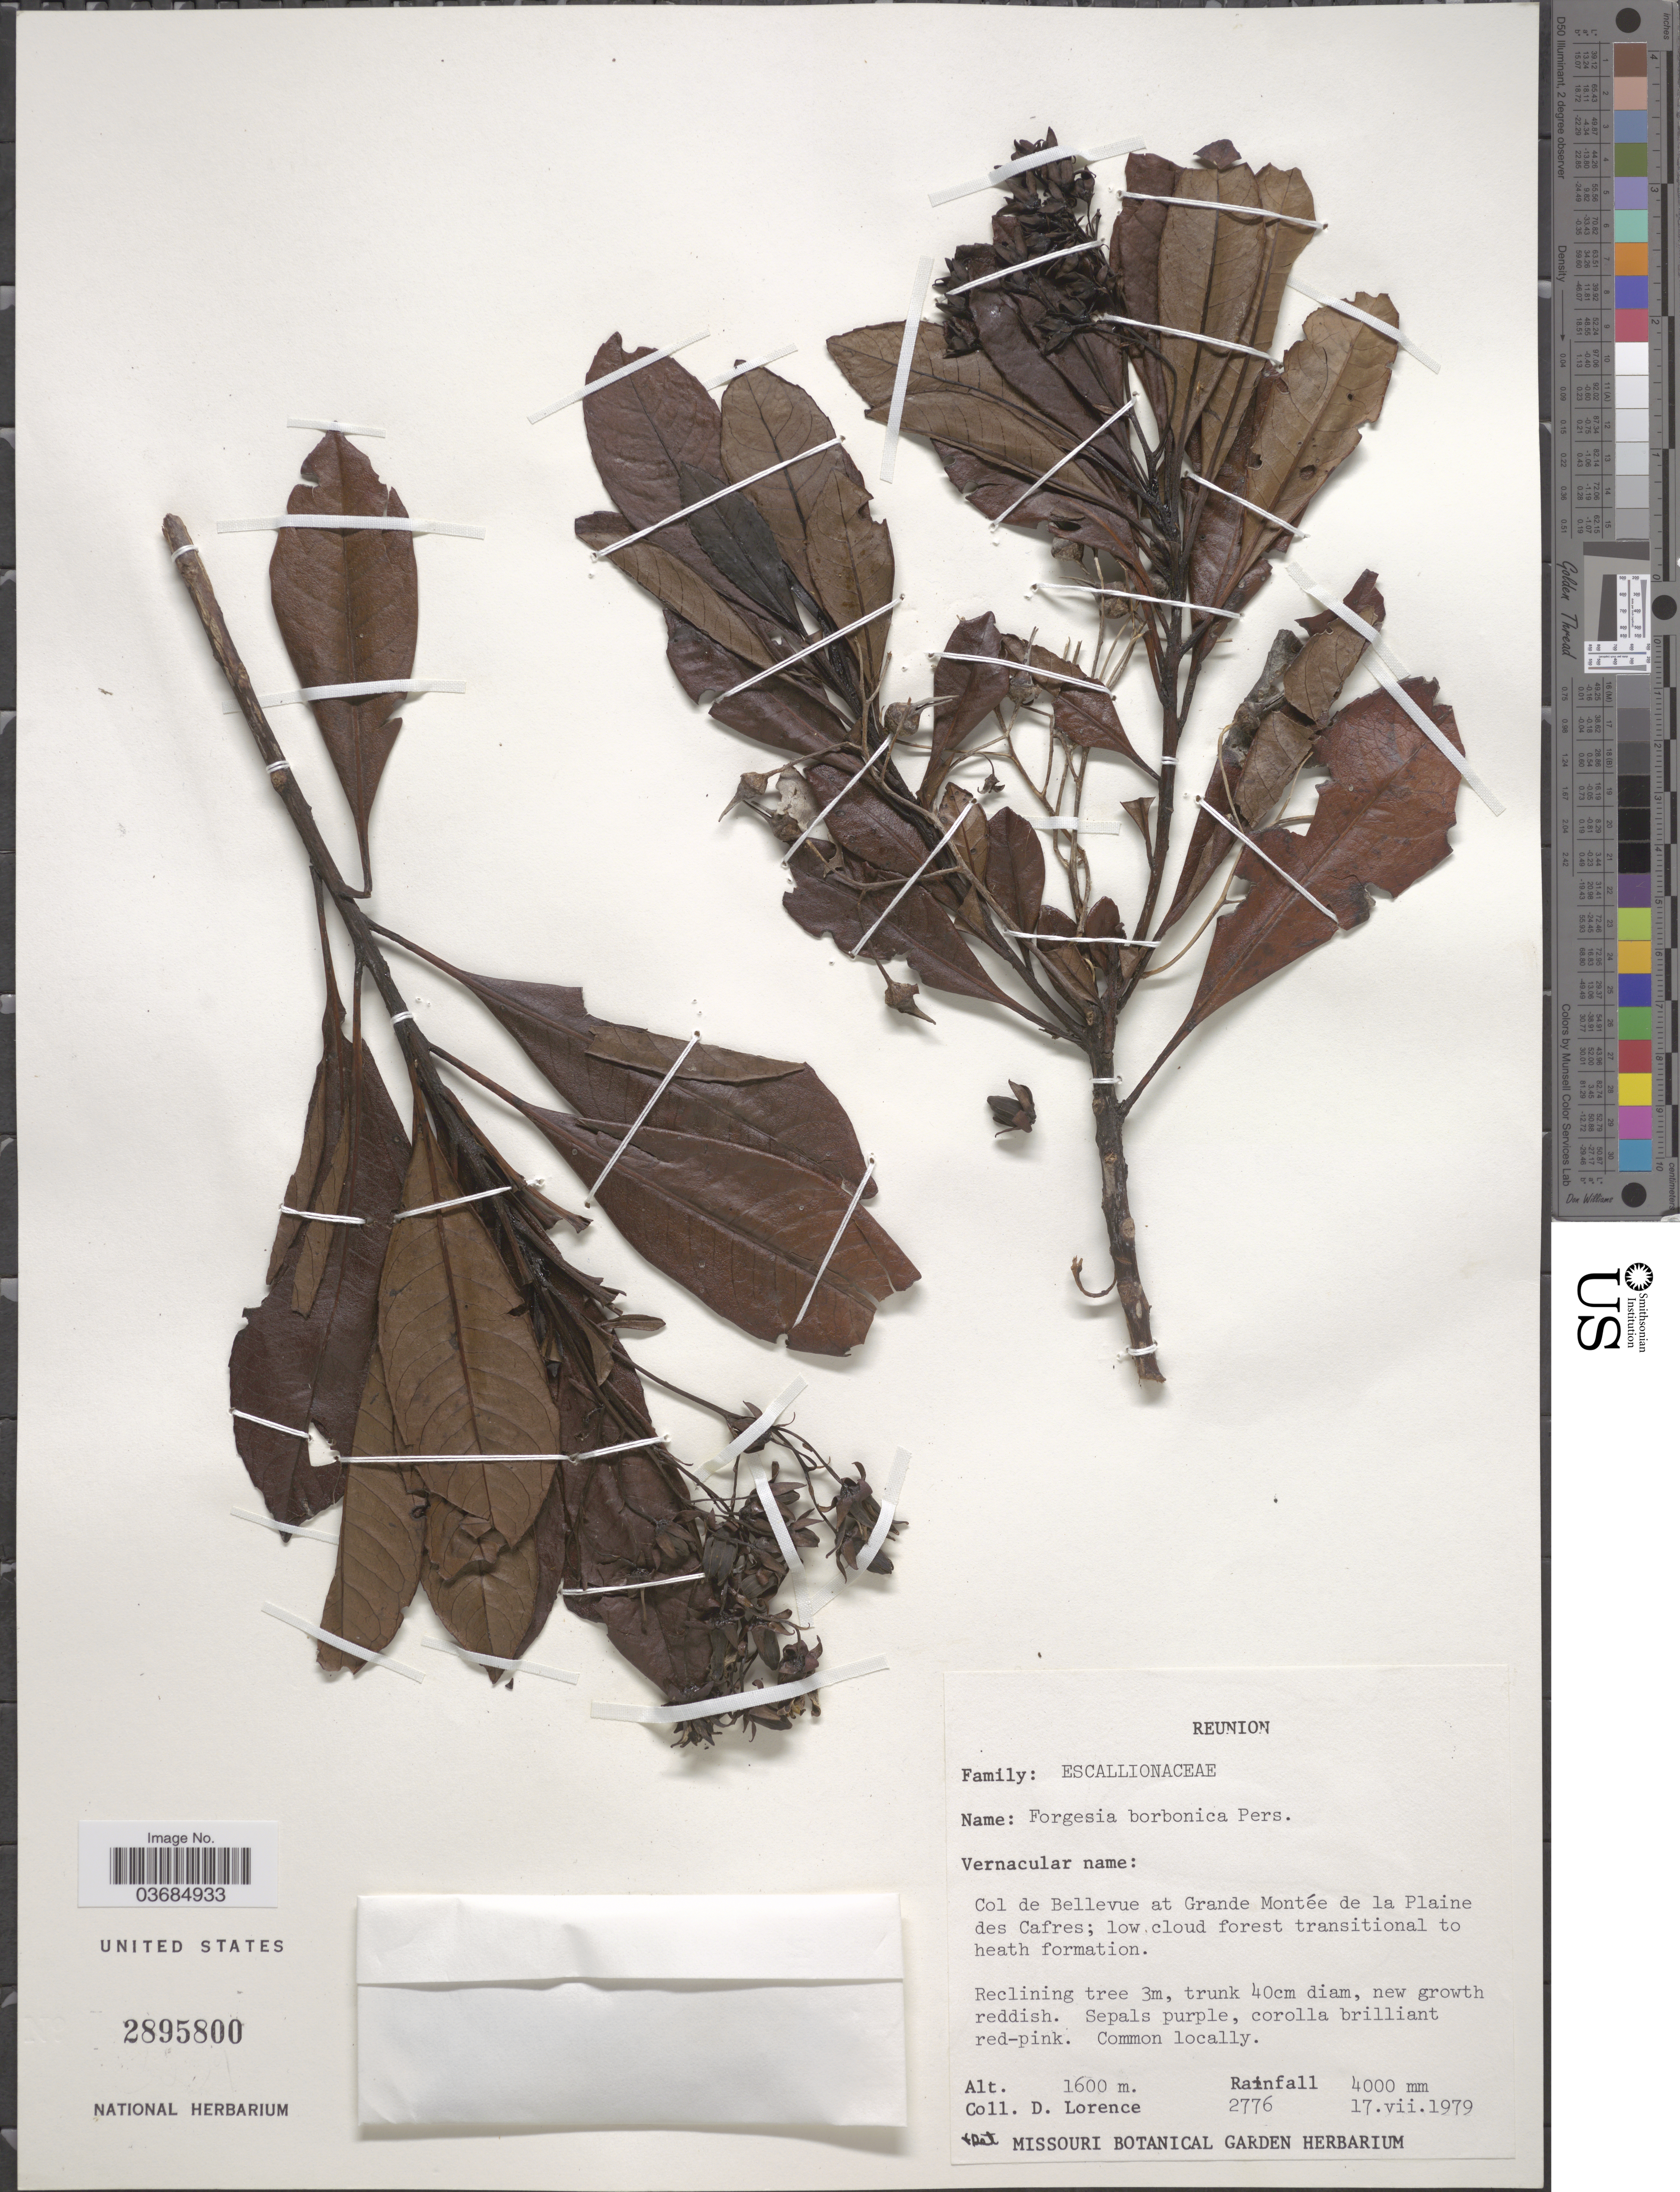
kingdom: Plantae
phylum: Tracheophyta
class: Magnoliopsida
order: Escalloniales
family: Escalloniaceae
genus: Forgesia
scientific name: Forgesia racemosa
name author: J.F. Gmel.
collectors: D. Lorence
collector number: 2776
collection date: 1979-07-17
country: Reunion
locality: Col de Bellevue at Grande Montée de la Plaine des Cafres.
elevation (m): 1600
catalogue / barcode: US 2895800